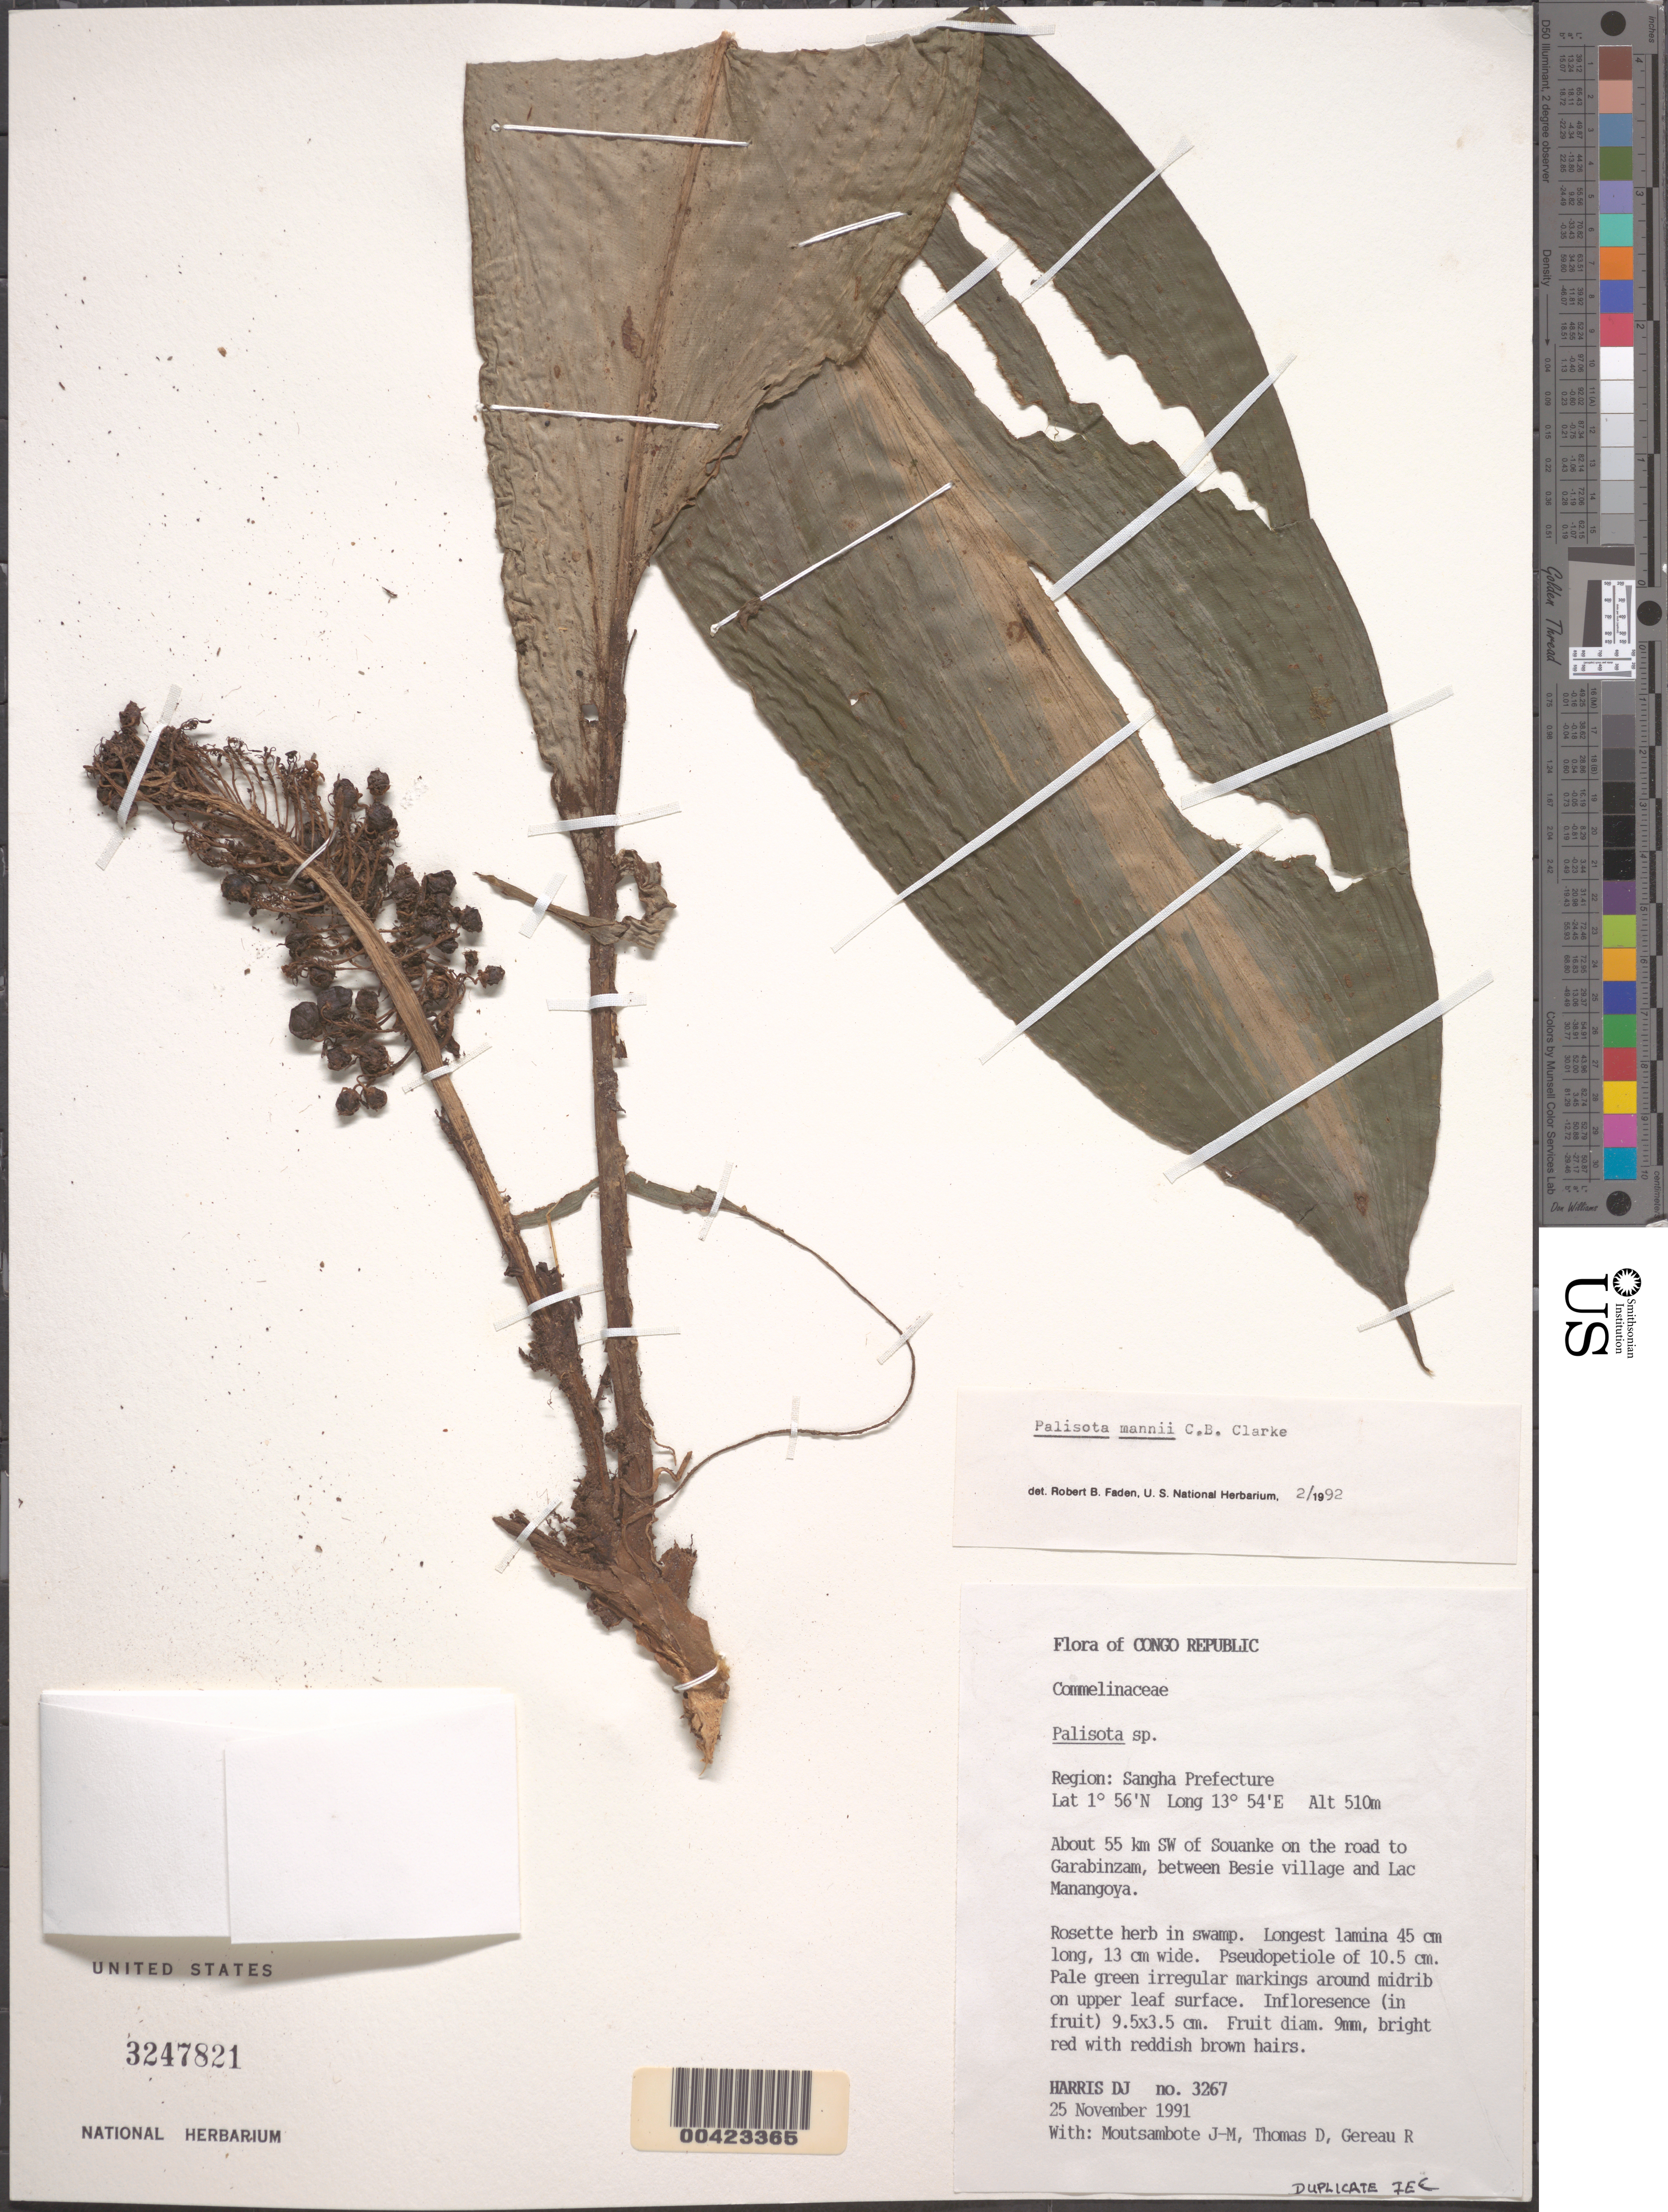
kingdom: Plantae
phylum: Tracheophyta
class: Liliopsida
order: Commelinales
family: Commelinaceae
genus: Palisota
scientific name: Palisota mannii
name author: C.B. Clarke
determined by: Faden, Robert B., (US), Smithsonian Institution - National Museum of Natural History (UNITED STATES)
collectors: D. J. Harris, J. Moutsambote, D. Thomas & R. E. Gereau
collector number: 3267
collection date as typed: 25 Nov 1991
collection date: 1991-11-25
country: Congo, Republic of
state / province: Sangha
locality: SW of Souanke on road to Garabinzam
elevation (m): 510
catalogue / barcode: US 3247821